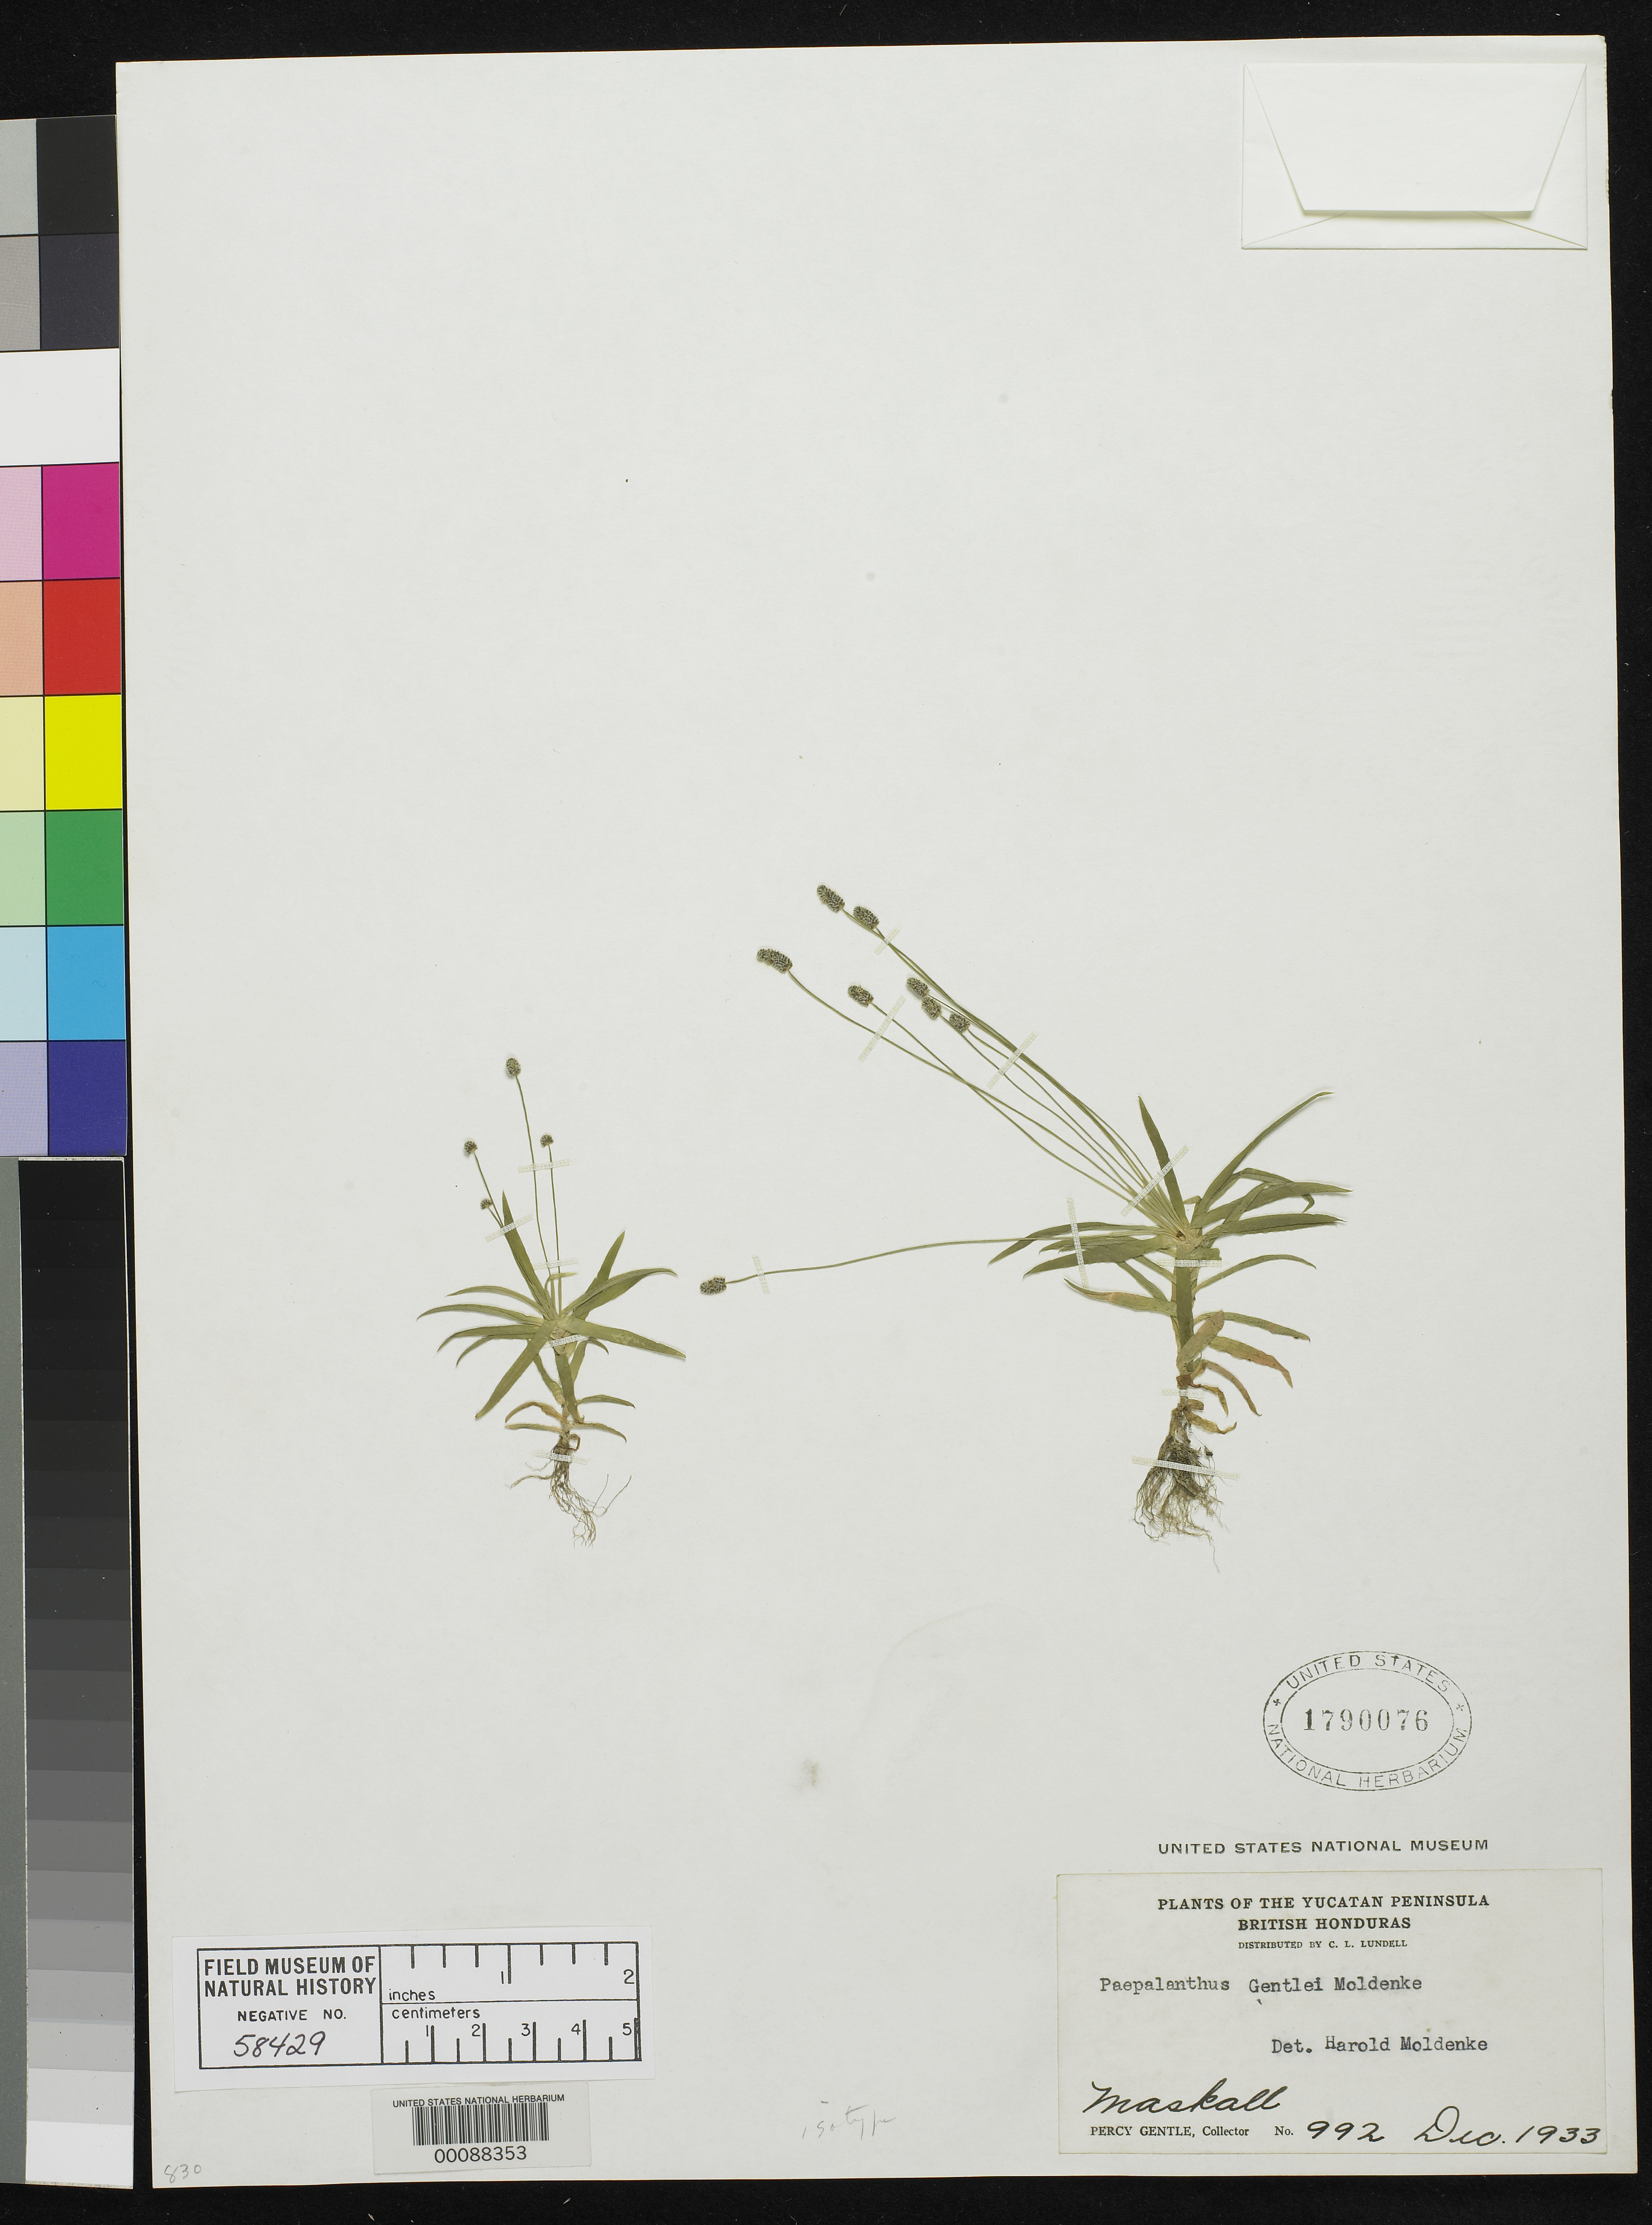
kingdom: Plantae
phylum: Tracheophyta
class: Liliopsida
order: Poales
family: Eriocaulaceae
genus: Paepalanthus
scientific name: Paepalanthus gentlei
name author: Moldenke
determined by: Moldenke, H. N.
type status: Isotype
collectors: P. H. Gentle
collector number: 992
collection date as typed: Dec 1933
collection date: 1933-12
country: Belize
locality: Maskall.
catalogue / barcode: US 1790076